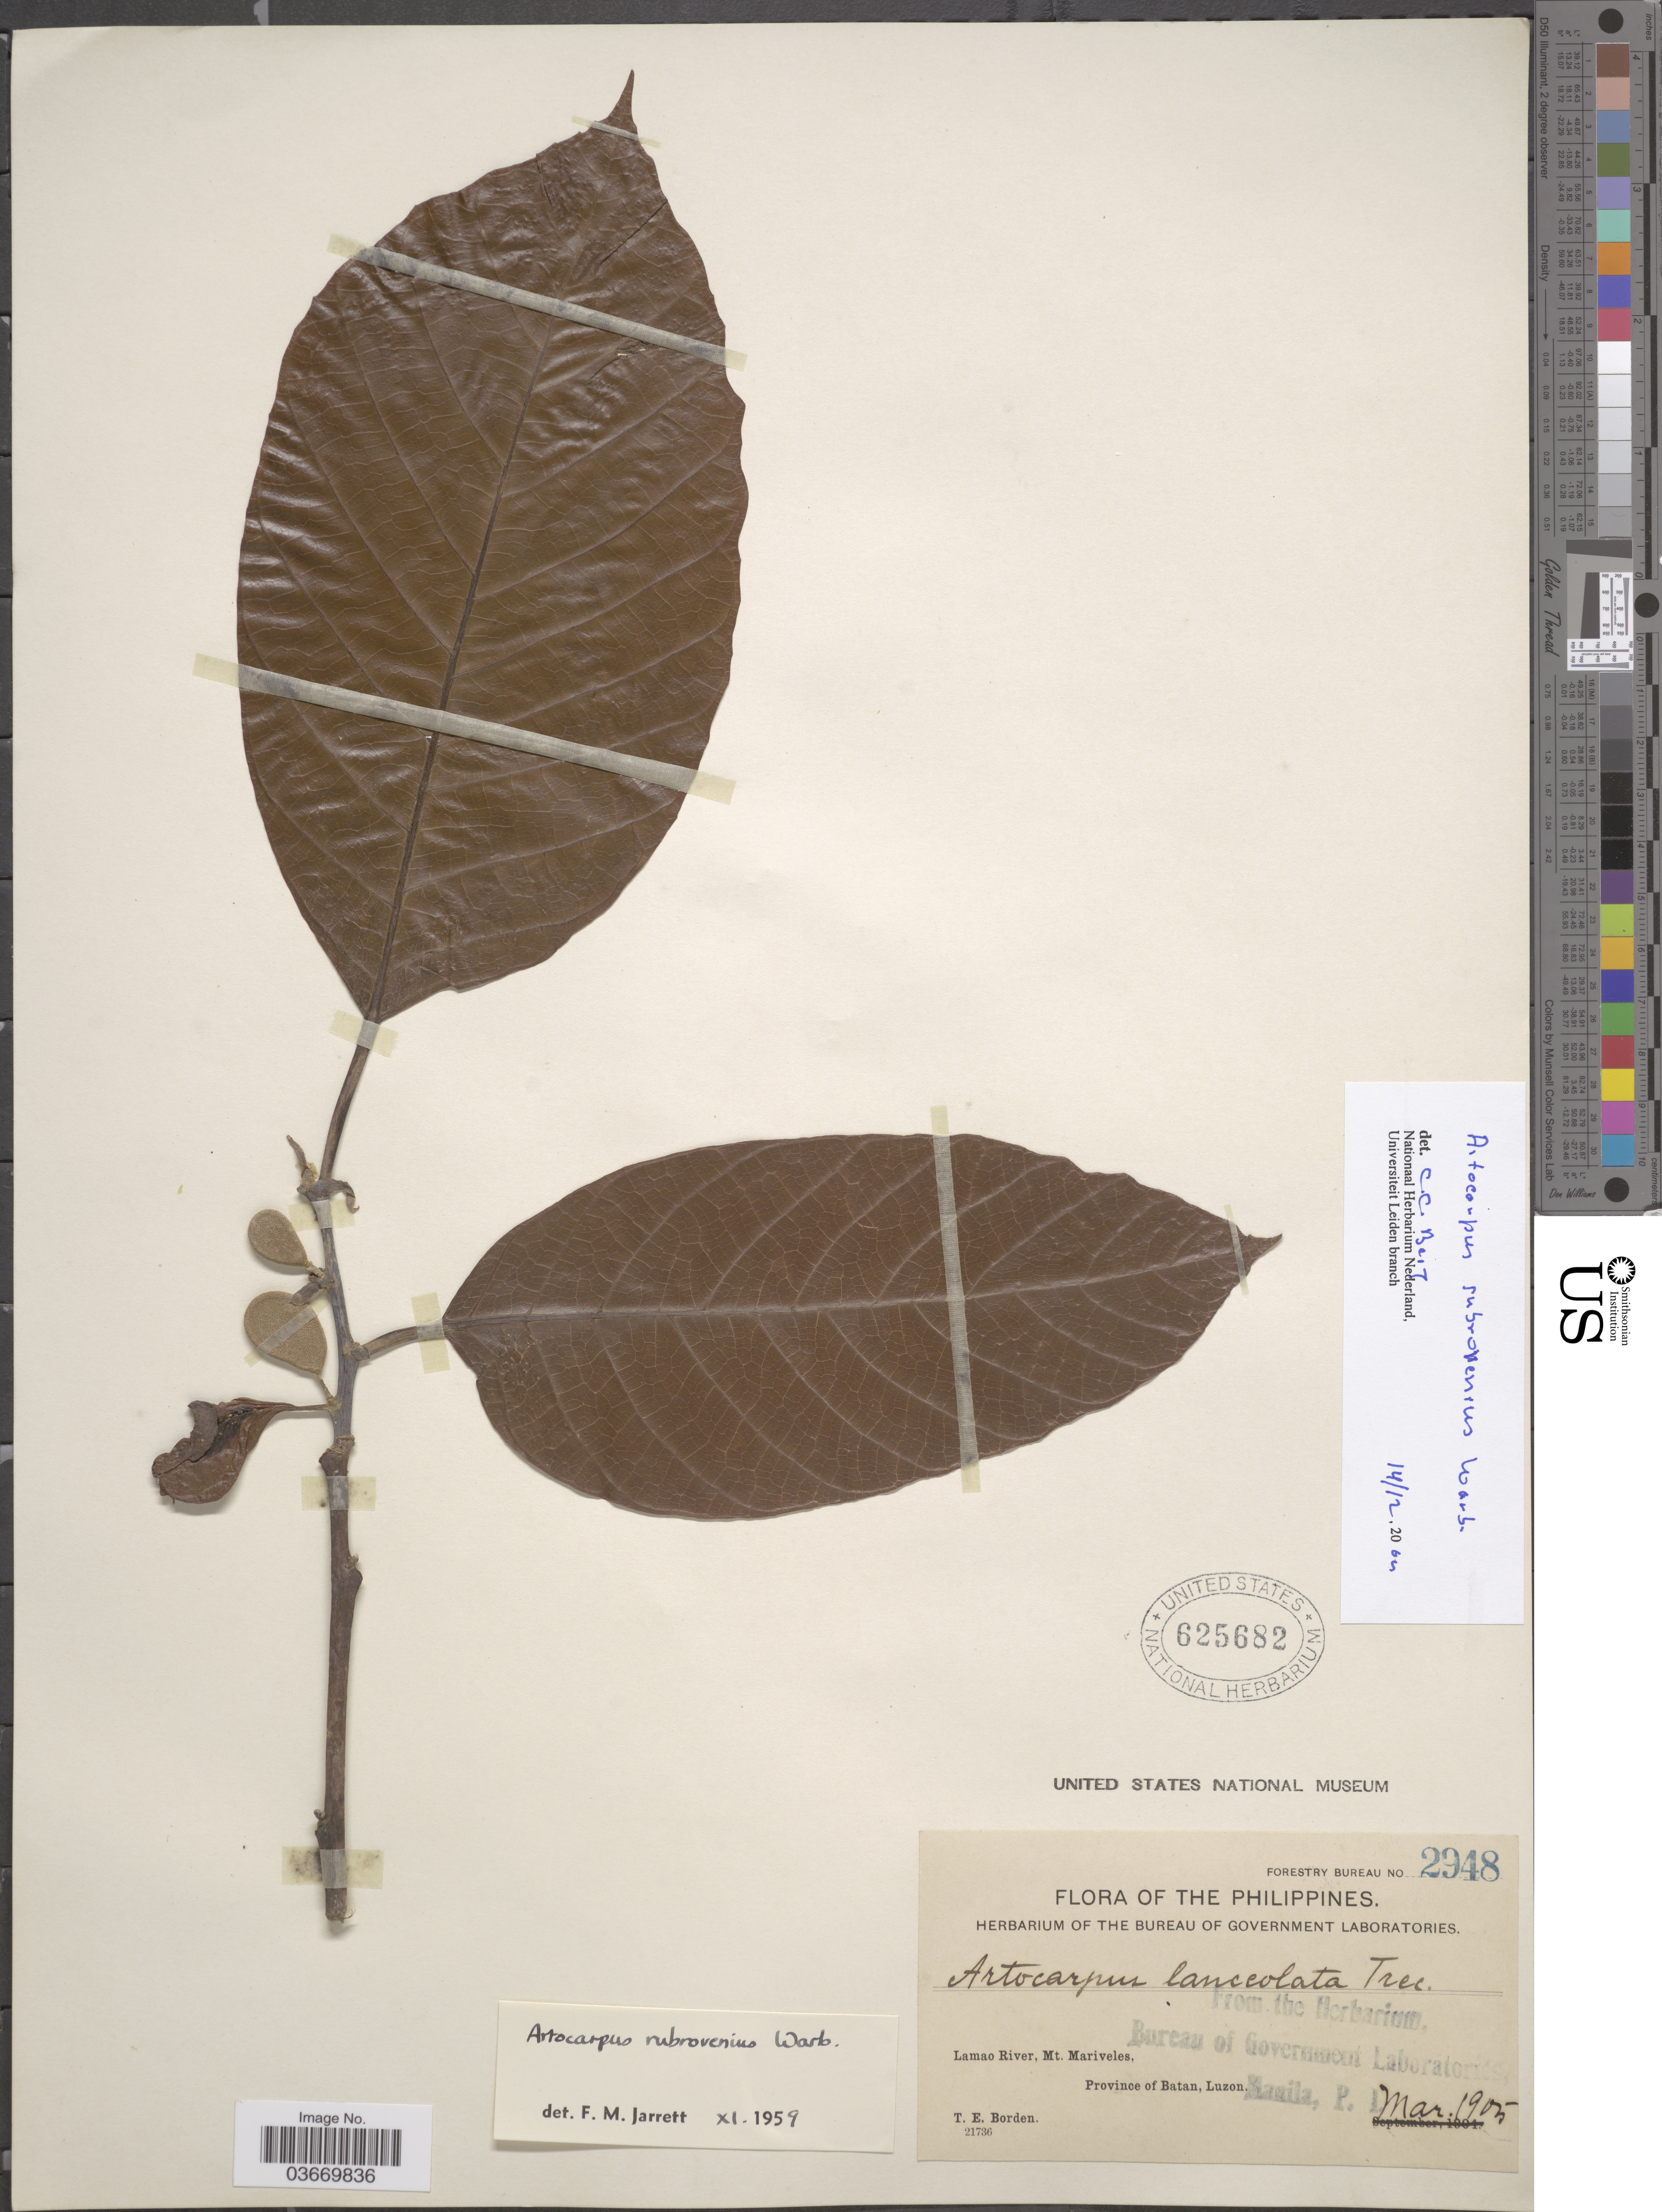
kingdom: Plantae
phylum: Tracheophyta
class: Magnoliopsida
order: Rosales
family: Moraceae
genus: Artocarpus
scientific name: Artocarpus rubrovenius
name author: Warb.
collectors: T. E. Borden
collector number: Forestry Bureau 2948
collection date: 1905-03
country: Philippines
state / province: Cagayan Valley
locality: Lamao River, Mt. Mariveles, Province of Batan, Luzon.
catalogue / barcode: US 625682